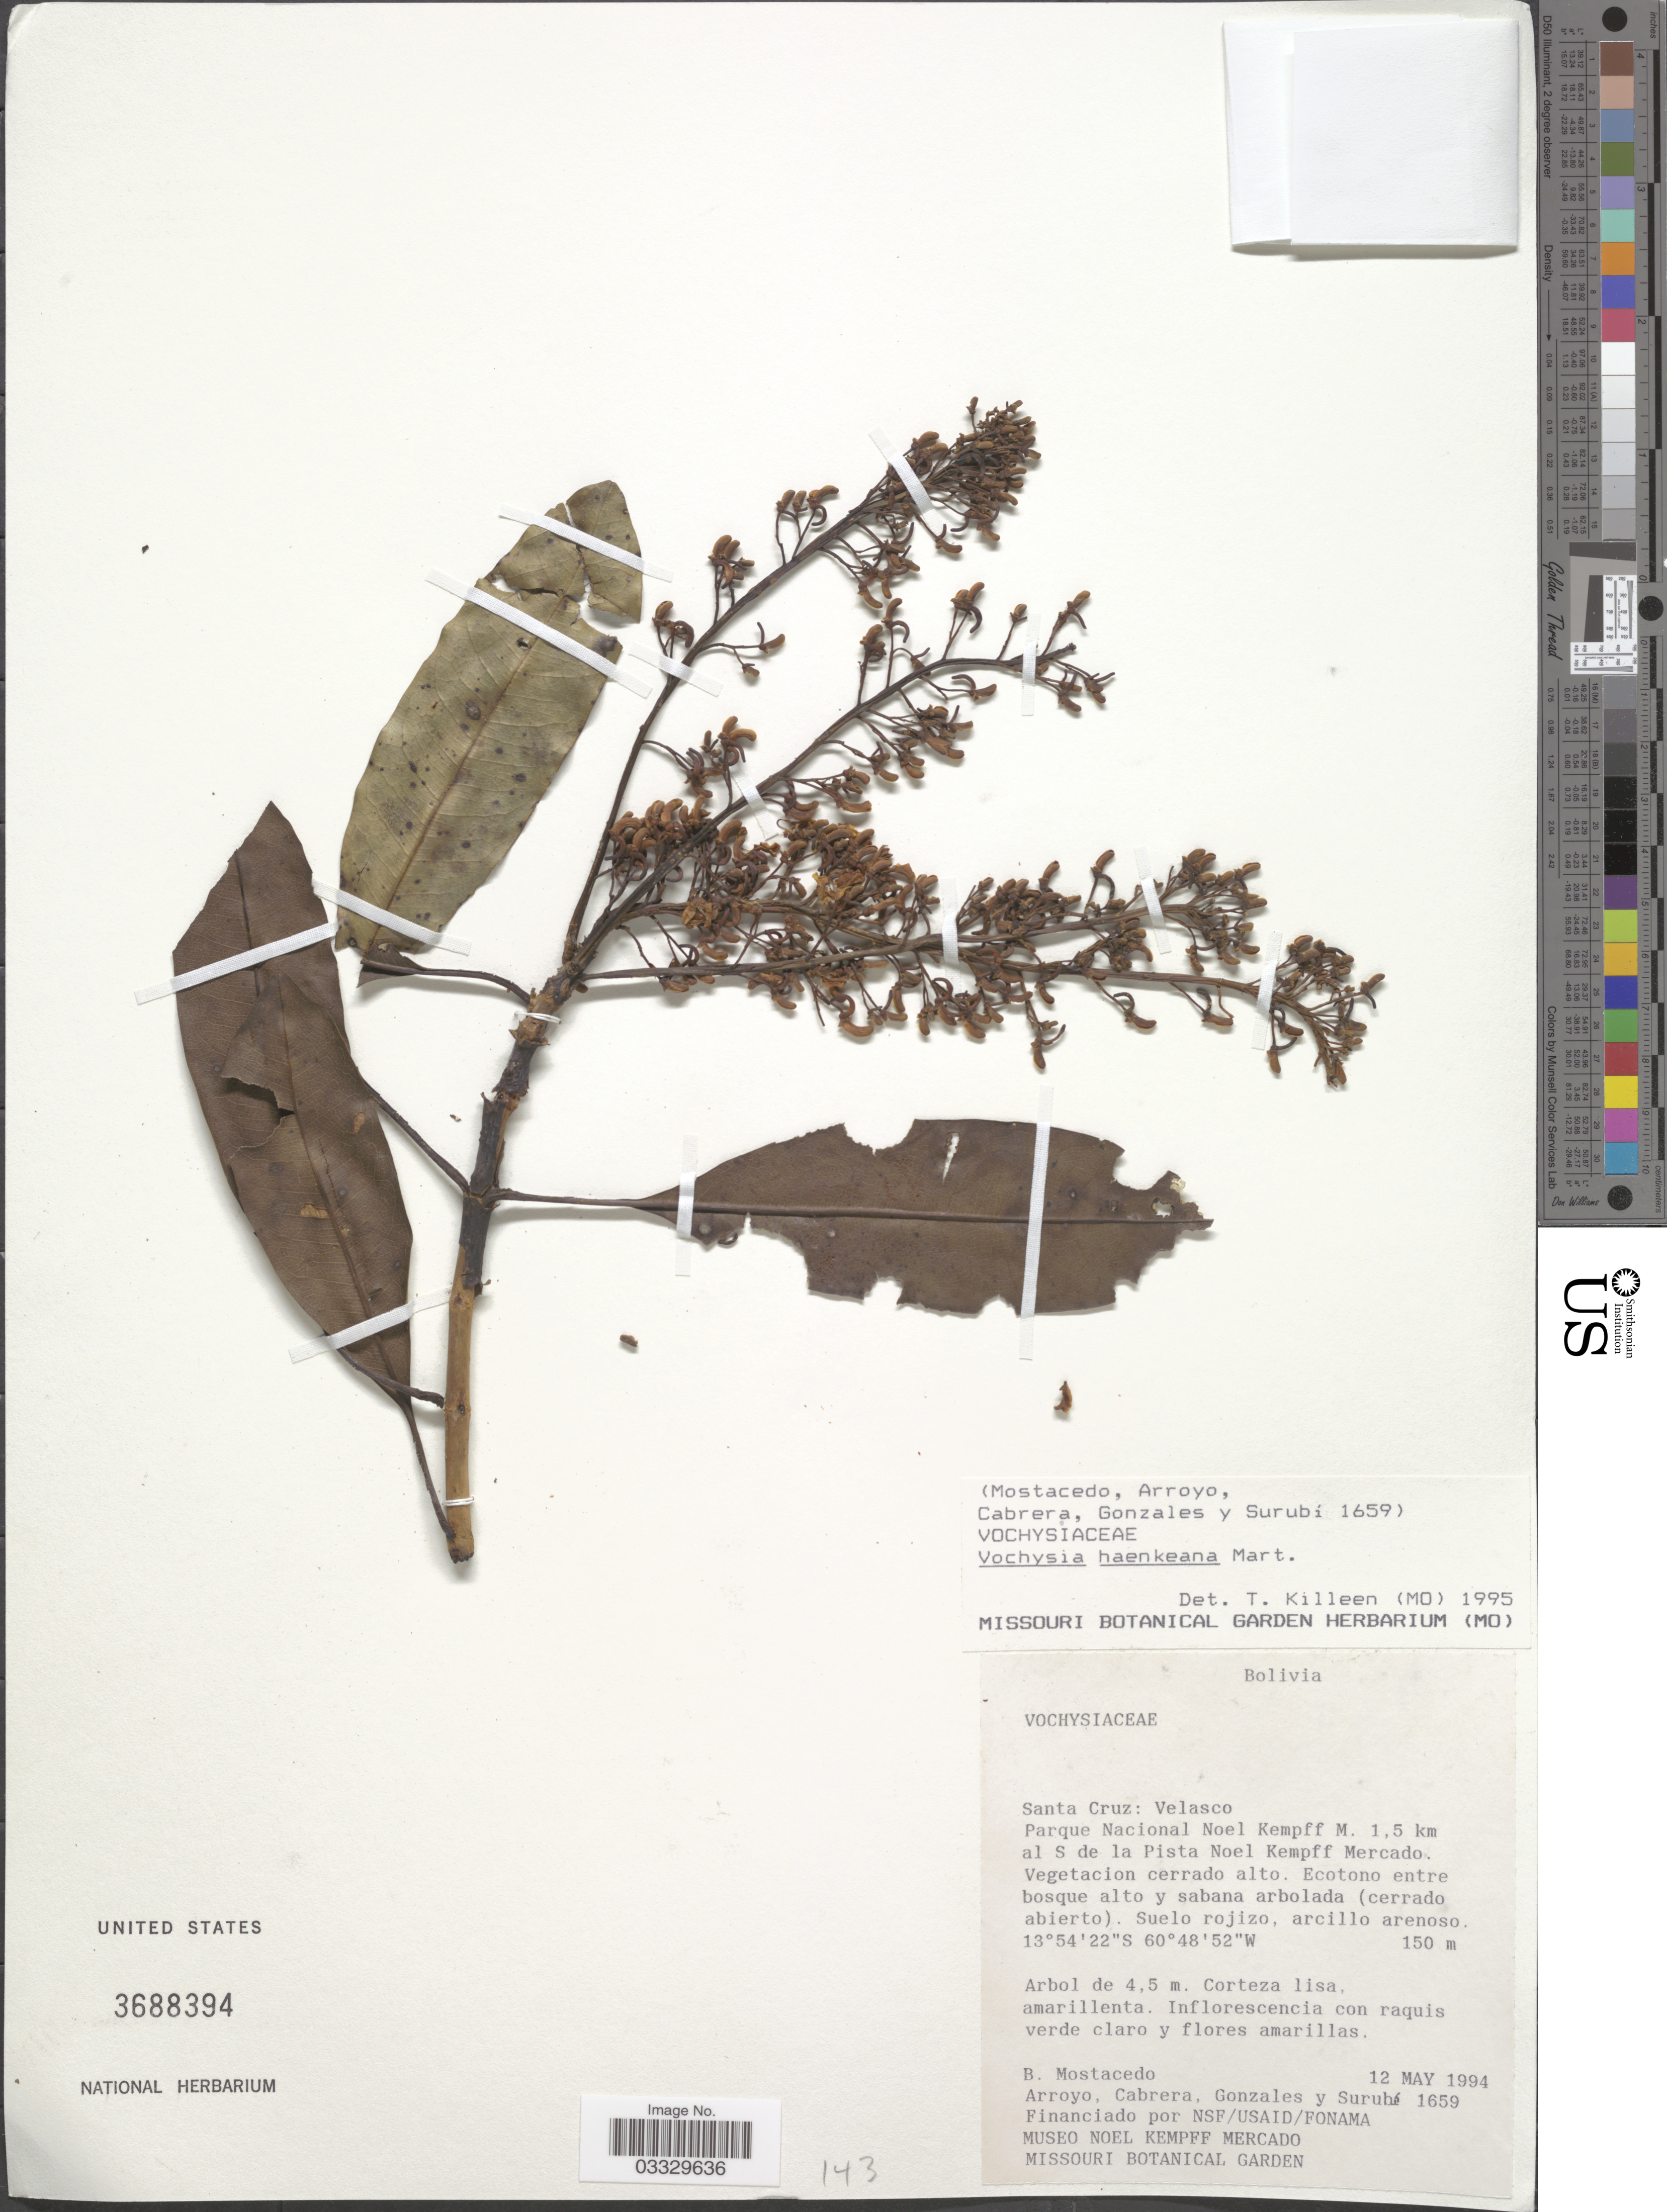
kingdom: Plantae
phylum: Tracheophyta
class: Magnoliopsida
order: Myrtales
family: Vochysiaceae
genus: Vochysia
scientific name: Vochysia haenkeana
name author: Mart.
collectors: B. Mostacedo, Arroyo, --, Cabrera, --, Gonzales, -- & Surubi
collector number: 1659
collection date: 1994-05-12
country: Bolivia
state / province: Santa Cruz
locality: Velasco. Parque Nacional Noel Kempff M. 1,5 km al S de la Pista Noel Kempff Mercado.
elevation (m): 150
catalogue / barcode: US 3688394